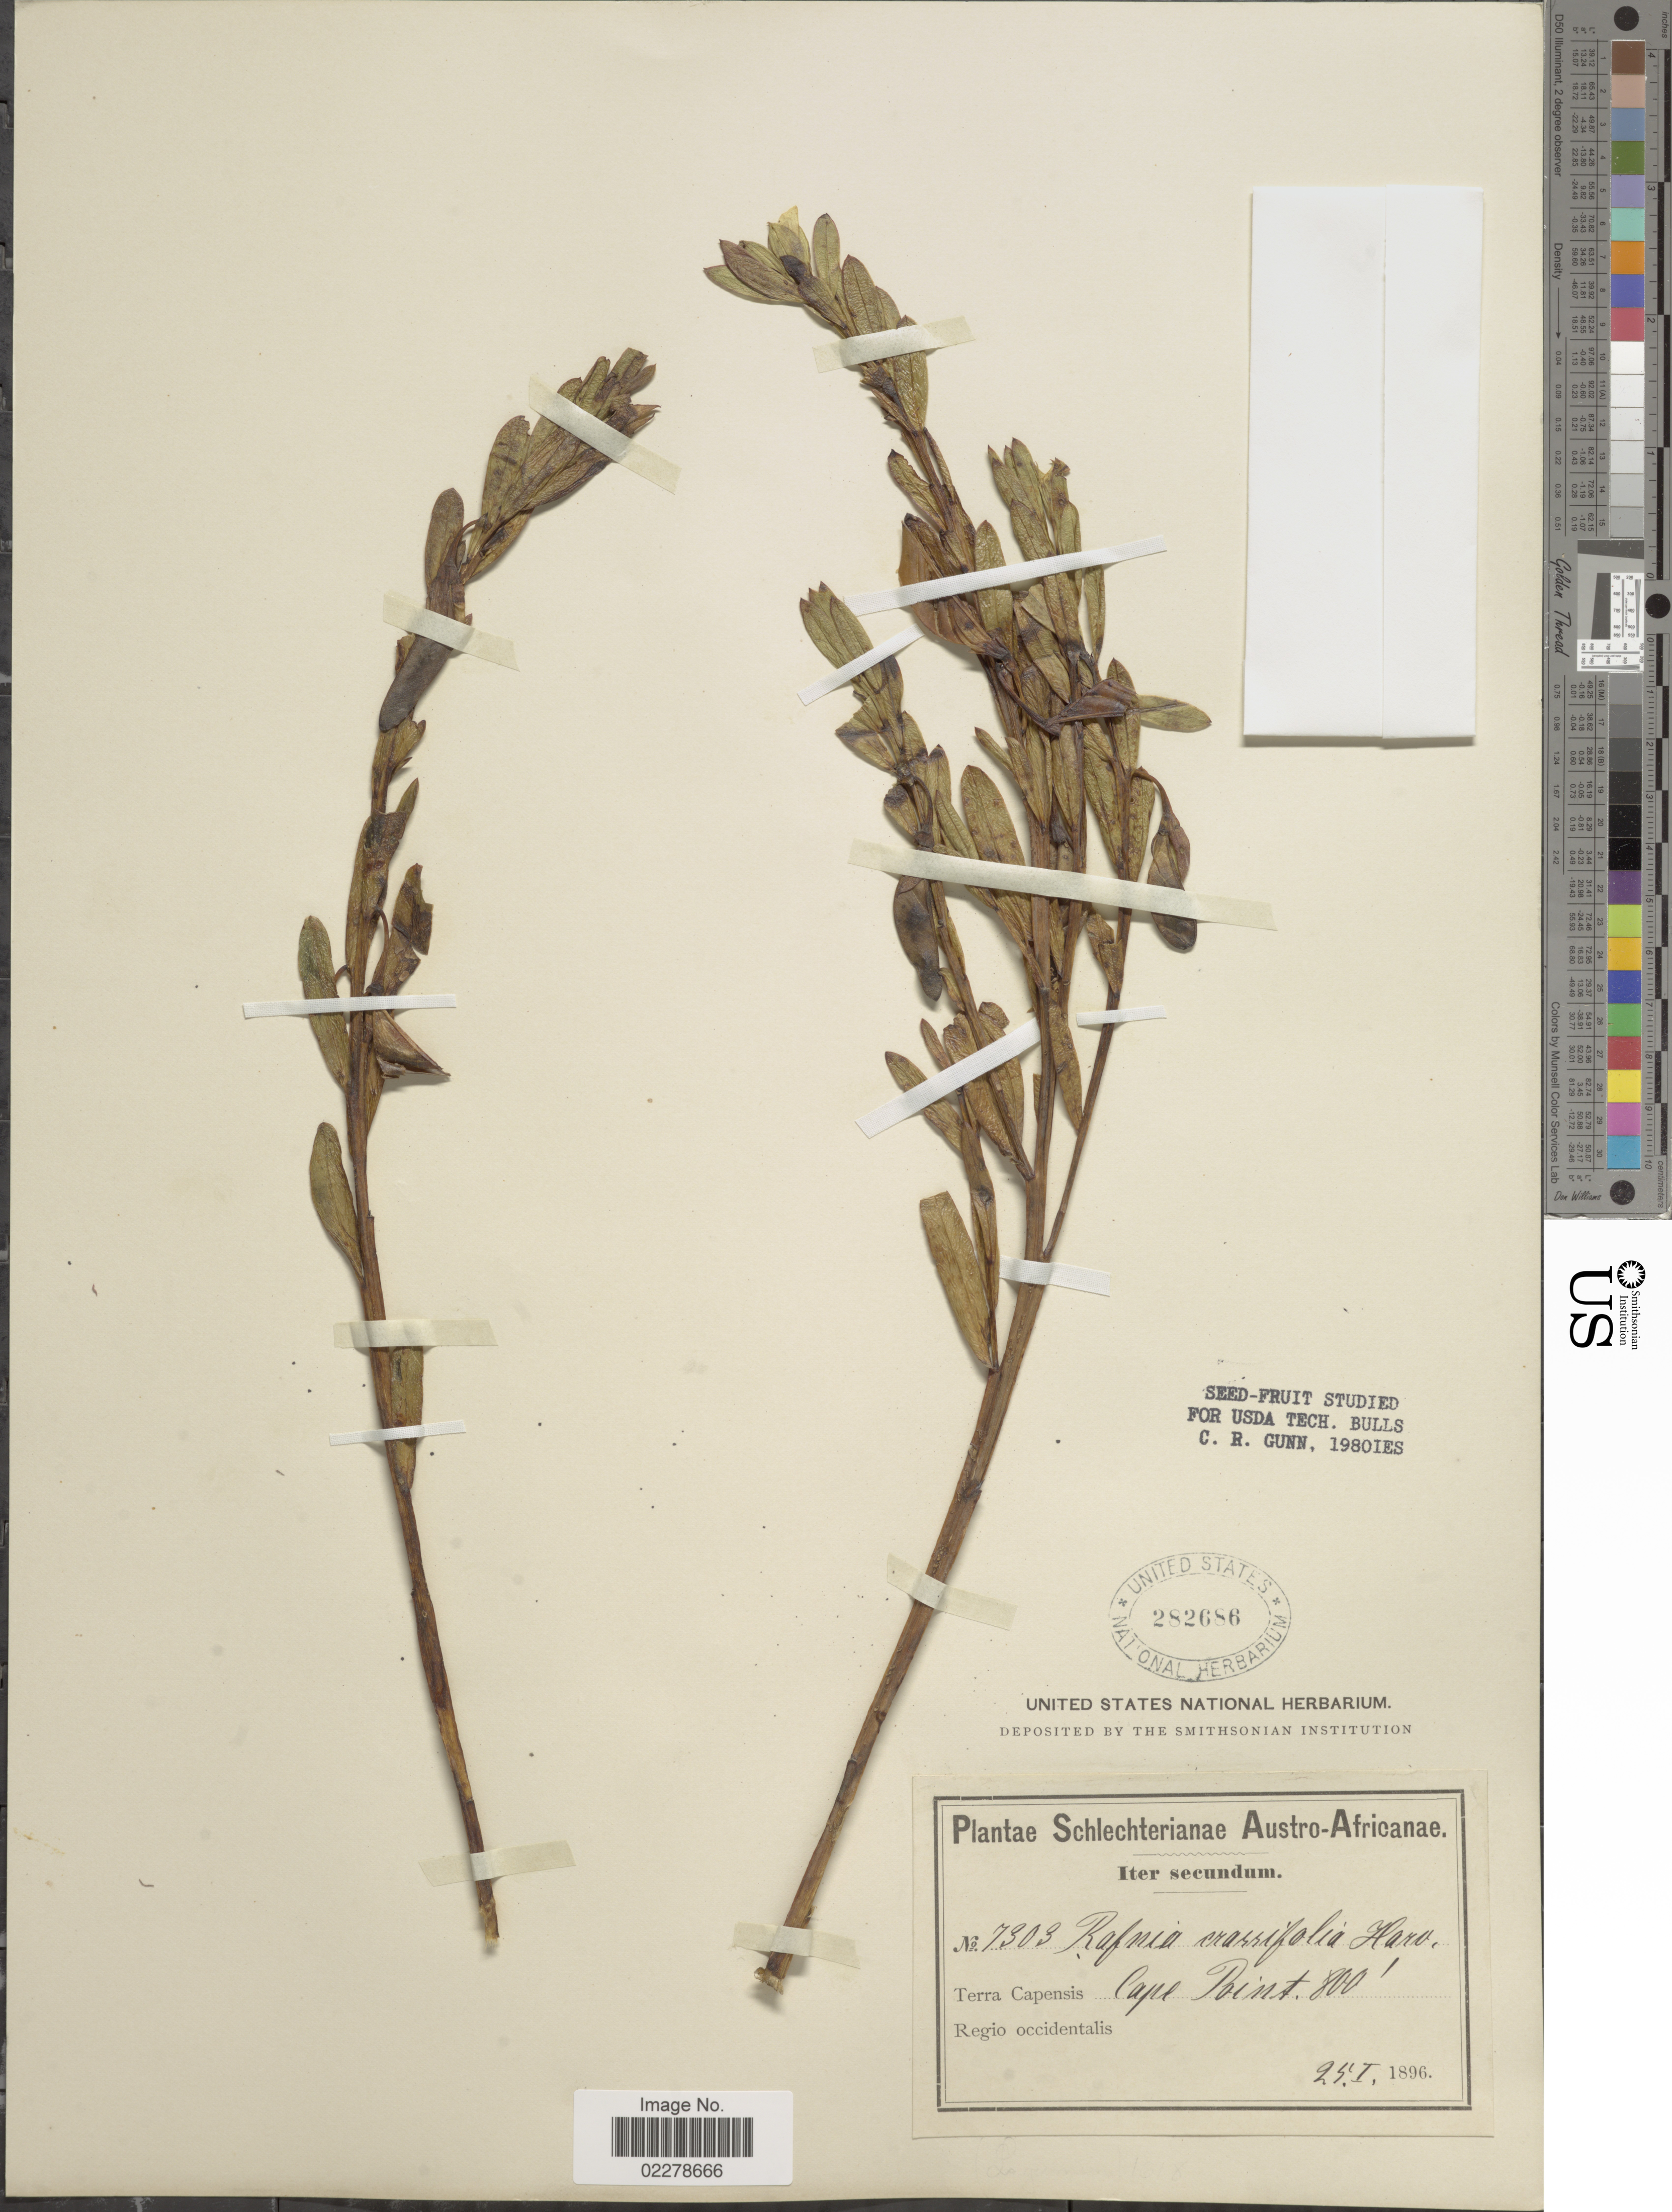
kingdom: Plantae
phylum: Tracheophyta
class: Magnoliopsida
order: Fabales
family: Fabaceae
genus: Rafnia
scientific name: Rafnia crassifolia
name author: Harv.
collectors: Schlechter, --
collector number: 7303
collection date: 1896-01-25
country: South Africa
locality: Austro-Aricanae. Terra Capensis. Cape Point. Regio occidentalis.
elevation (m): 244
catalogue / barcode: US 282686